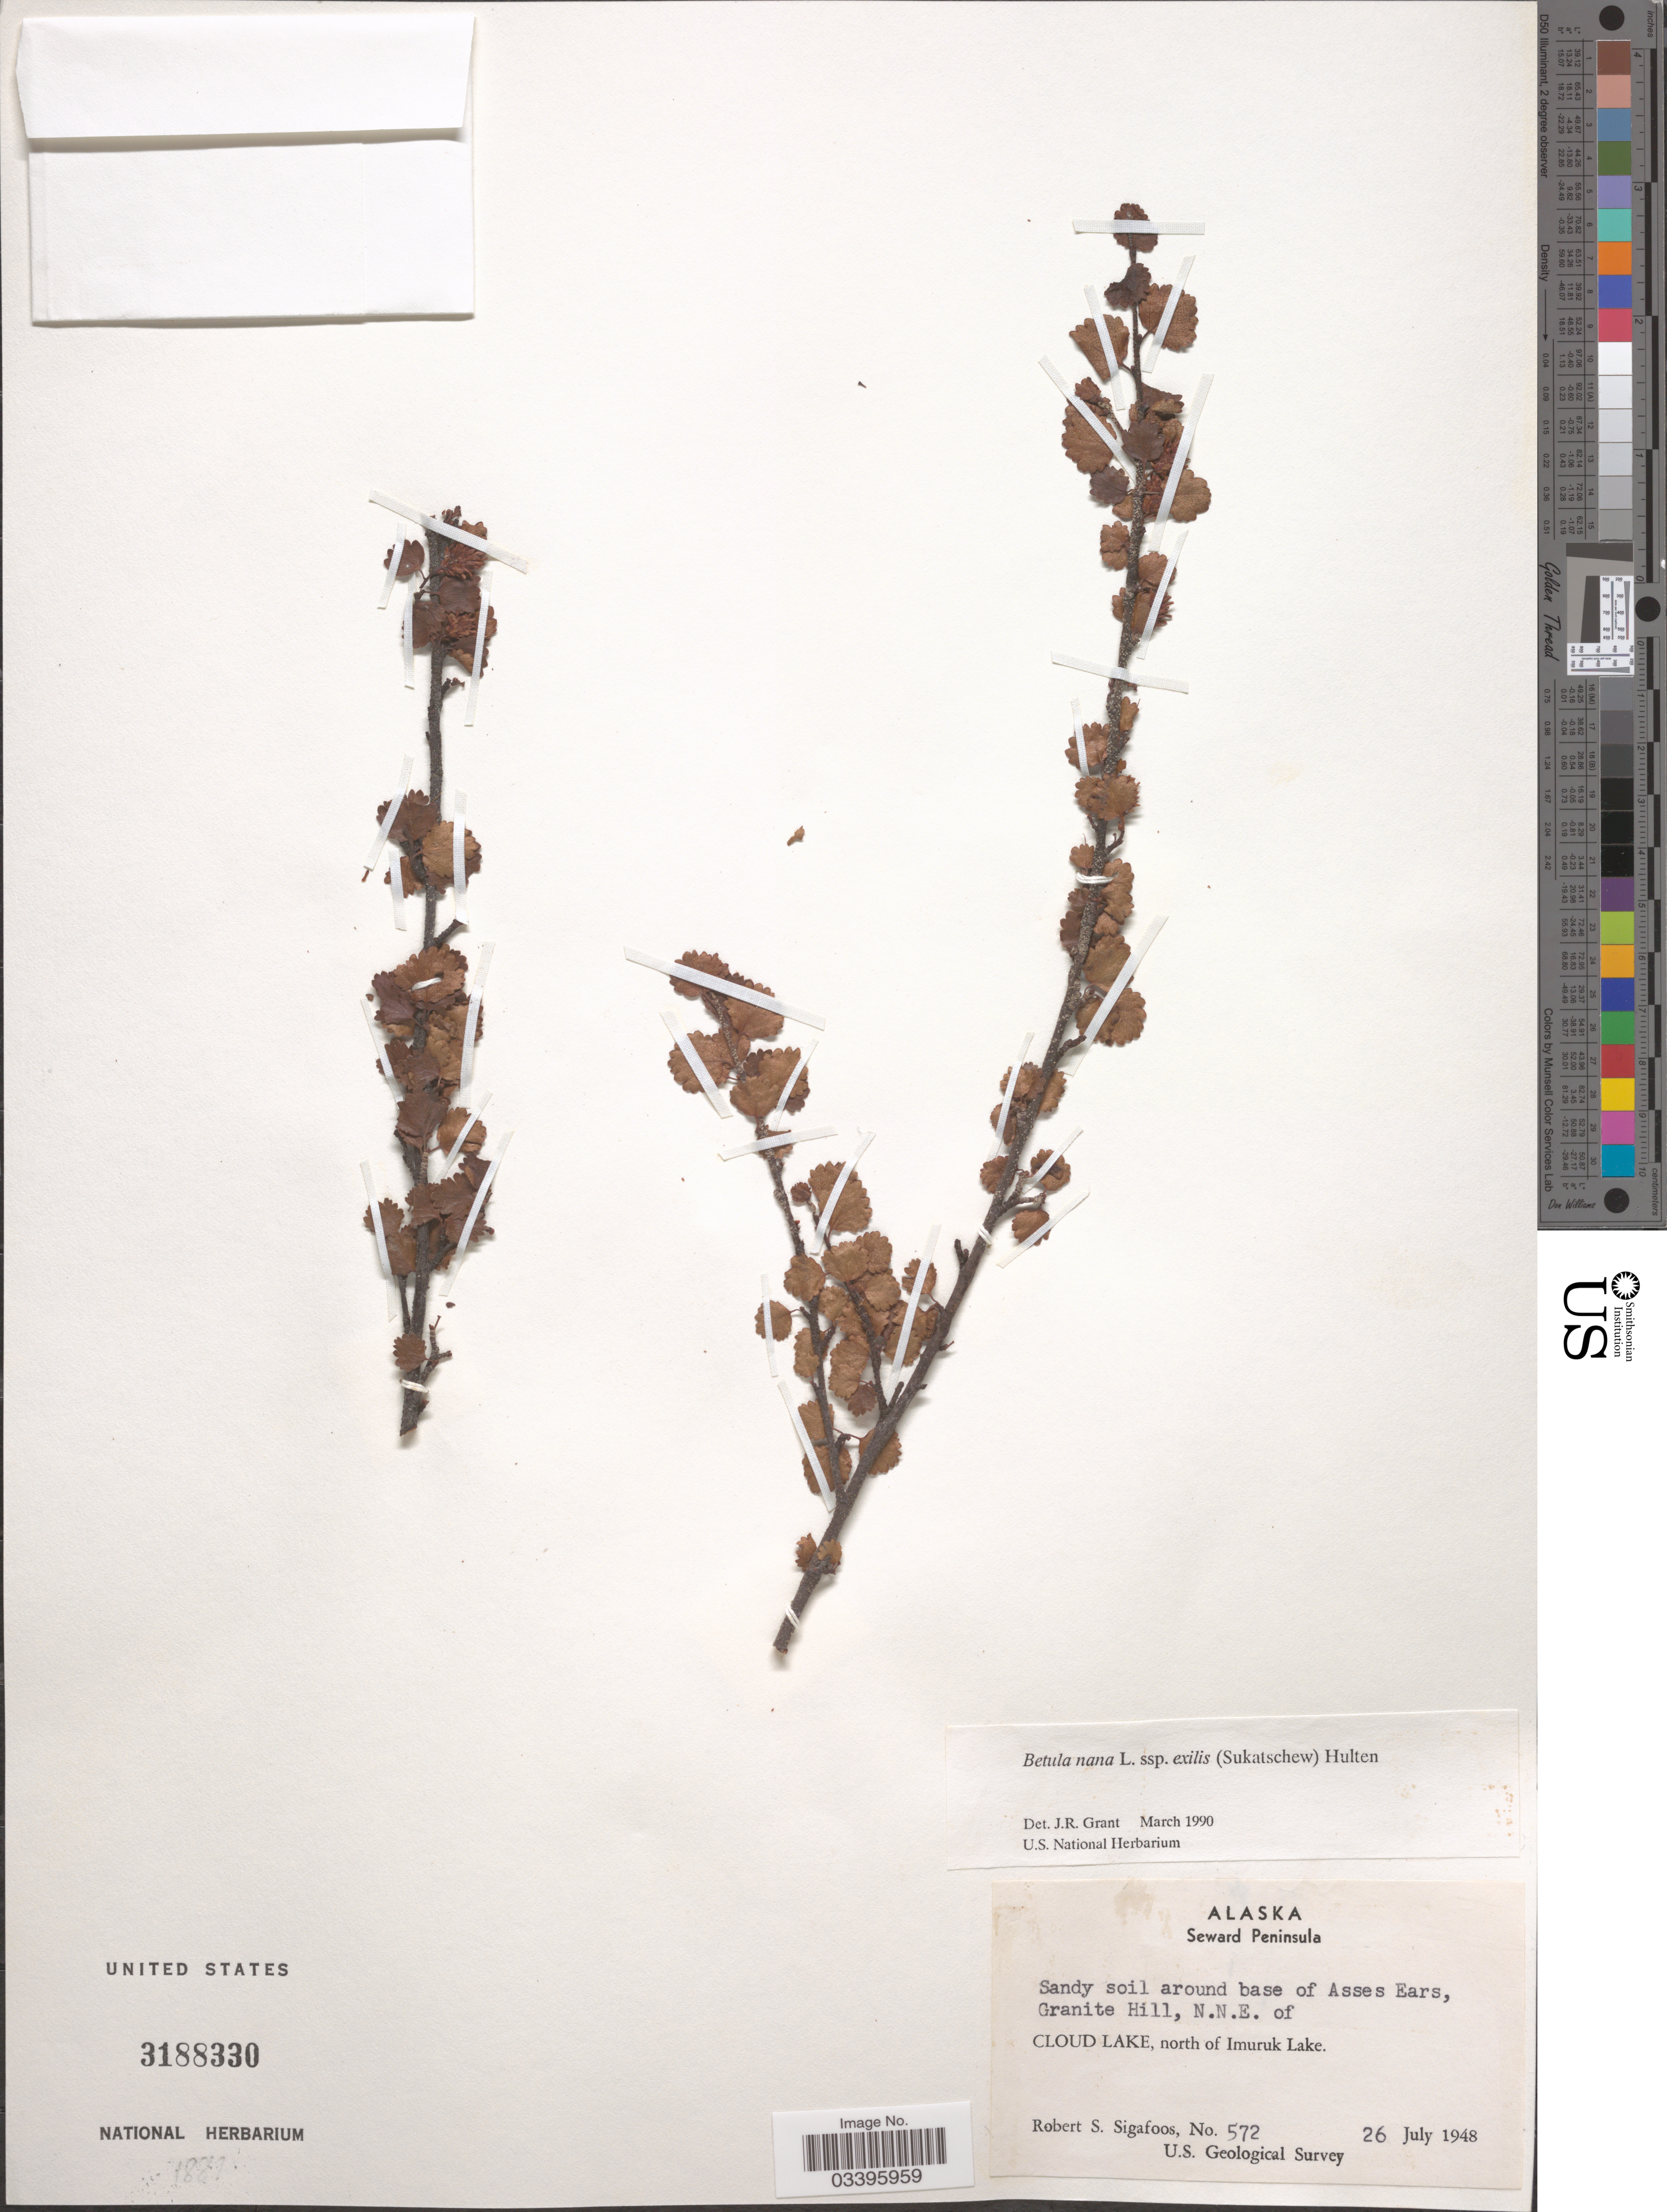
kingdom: Plantae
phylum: Tracheophyta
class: Magnoliopsida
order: Fagales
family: Betulaceae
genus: Betula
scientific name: Betula nana subsp. exilis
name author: L.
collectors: R. Sigafoos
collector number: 572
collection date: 1948-07-26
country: United States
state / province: Alaska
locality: Seward Peninsula. Sandy soil around base of Asses Ears, Granite Hill, N.N.E. of Cloud Lake, north of Imuruk Lake.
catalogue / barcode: US 3188330